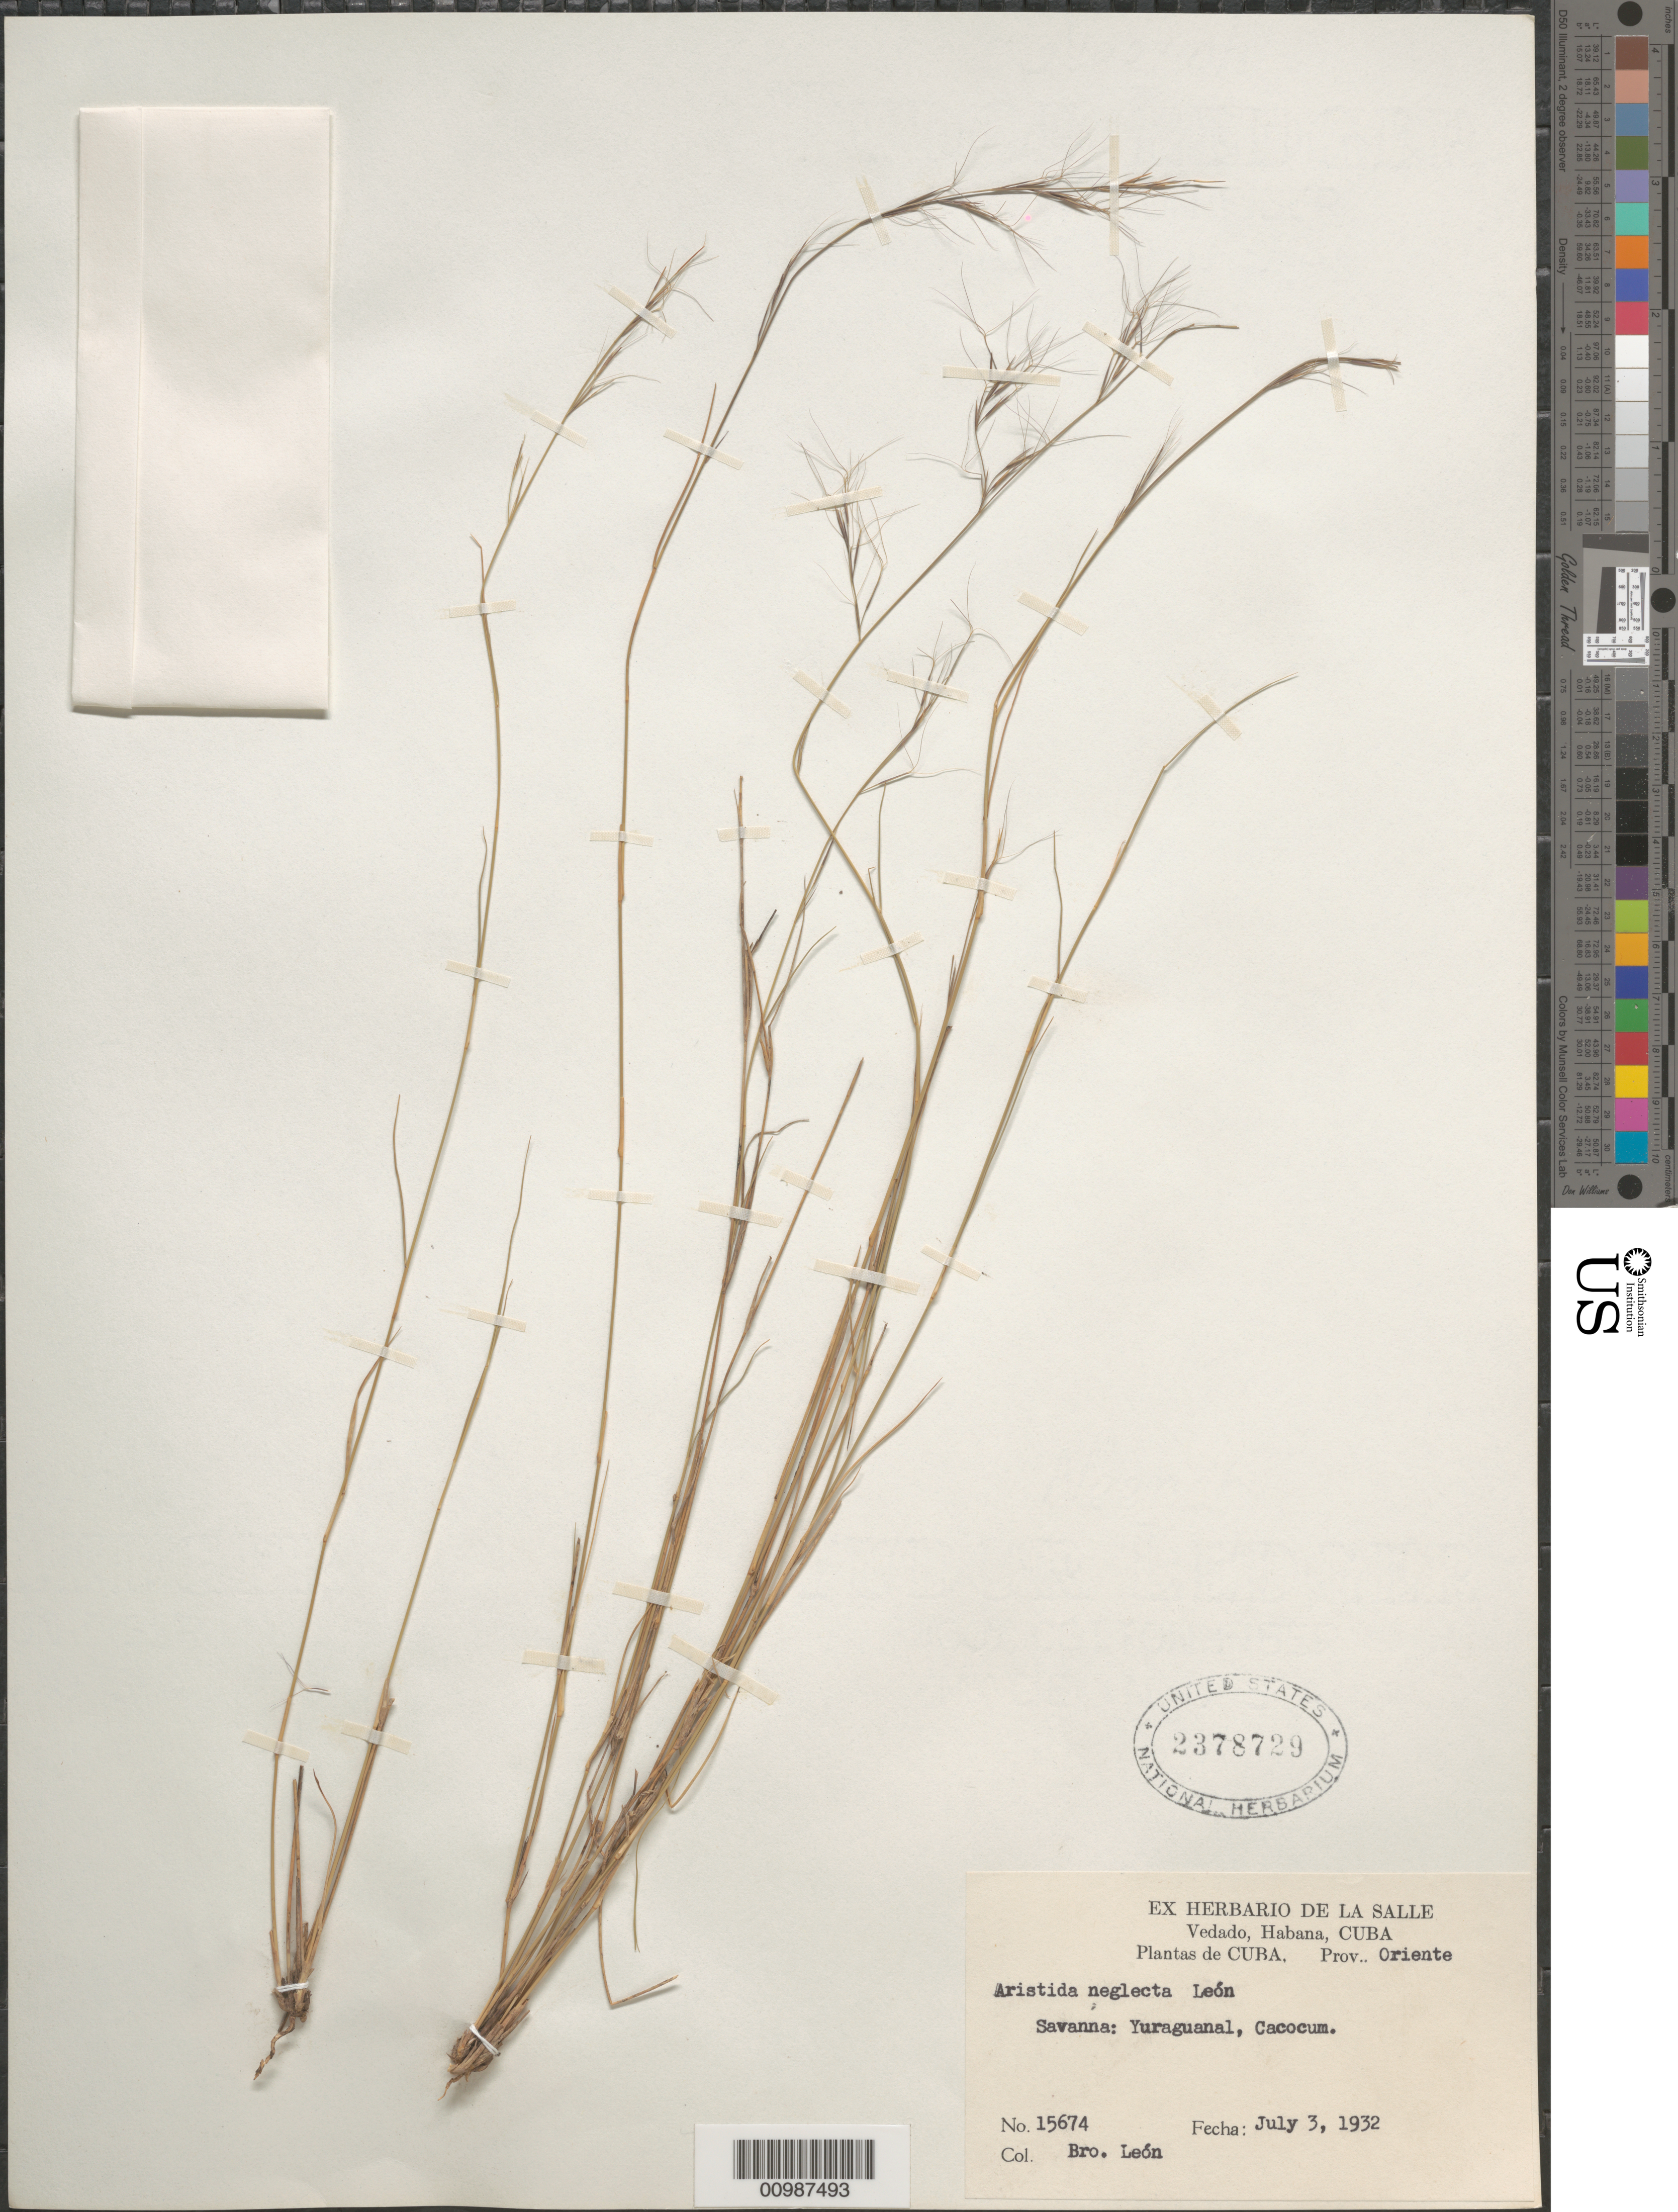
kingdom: Plantae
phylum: Tracheophyta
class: Liliopsida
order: Poales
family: Poaceae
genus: Aristida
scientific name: Aristida neglecta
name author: León ex Hitchc.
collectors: Bro. León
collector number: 15674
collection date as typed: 03 Jul 1932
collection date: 1932-07-03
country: Cuba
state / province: Oriente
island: Cuba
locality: Yuraguanal, Cacocum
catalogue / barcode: US 2378729